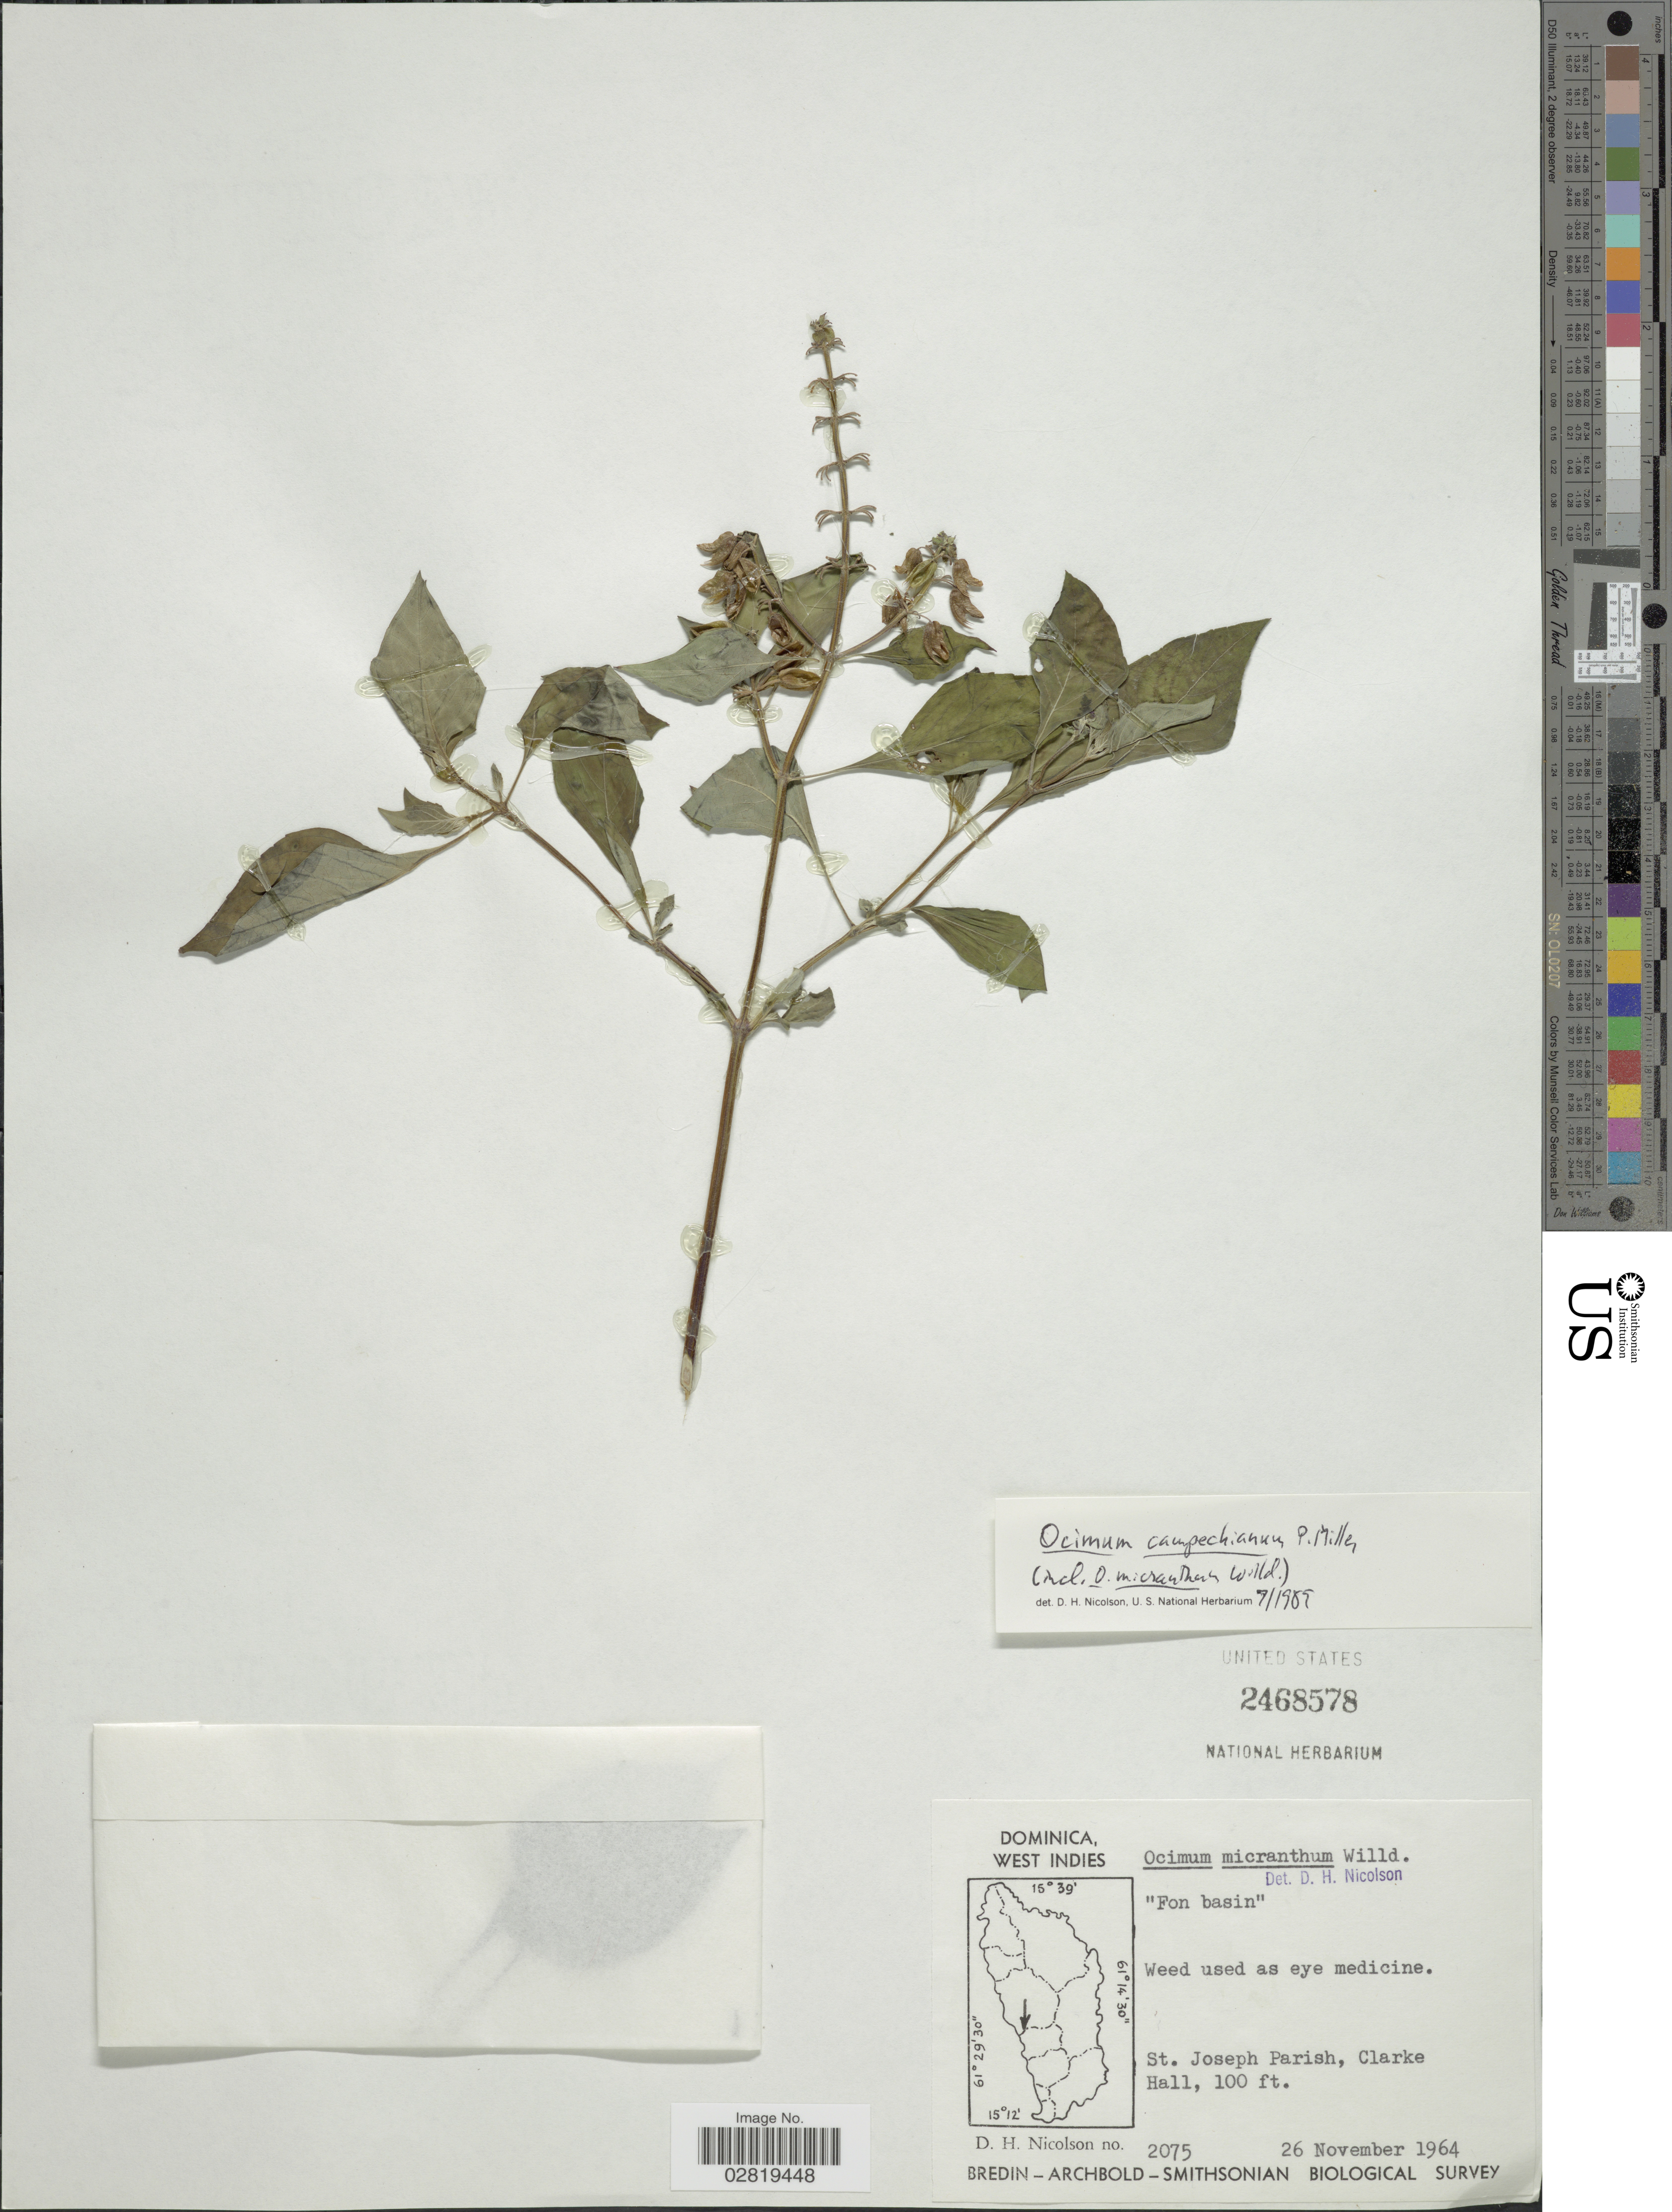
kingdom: Plantae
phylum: Tracheophyta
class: Magnoliopsida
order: Lamiales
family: Lamiaceae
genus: Ocimum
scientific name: Ocimum campechianum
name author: Mill.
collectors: D. H. Nicolson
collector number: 2075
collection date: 1964-11-26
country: Dominica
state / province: St. Joseph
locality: St. Joseph Parish, Clarke Hall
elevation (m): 30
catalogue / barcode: US 2468578